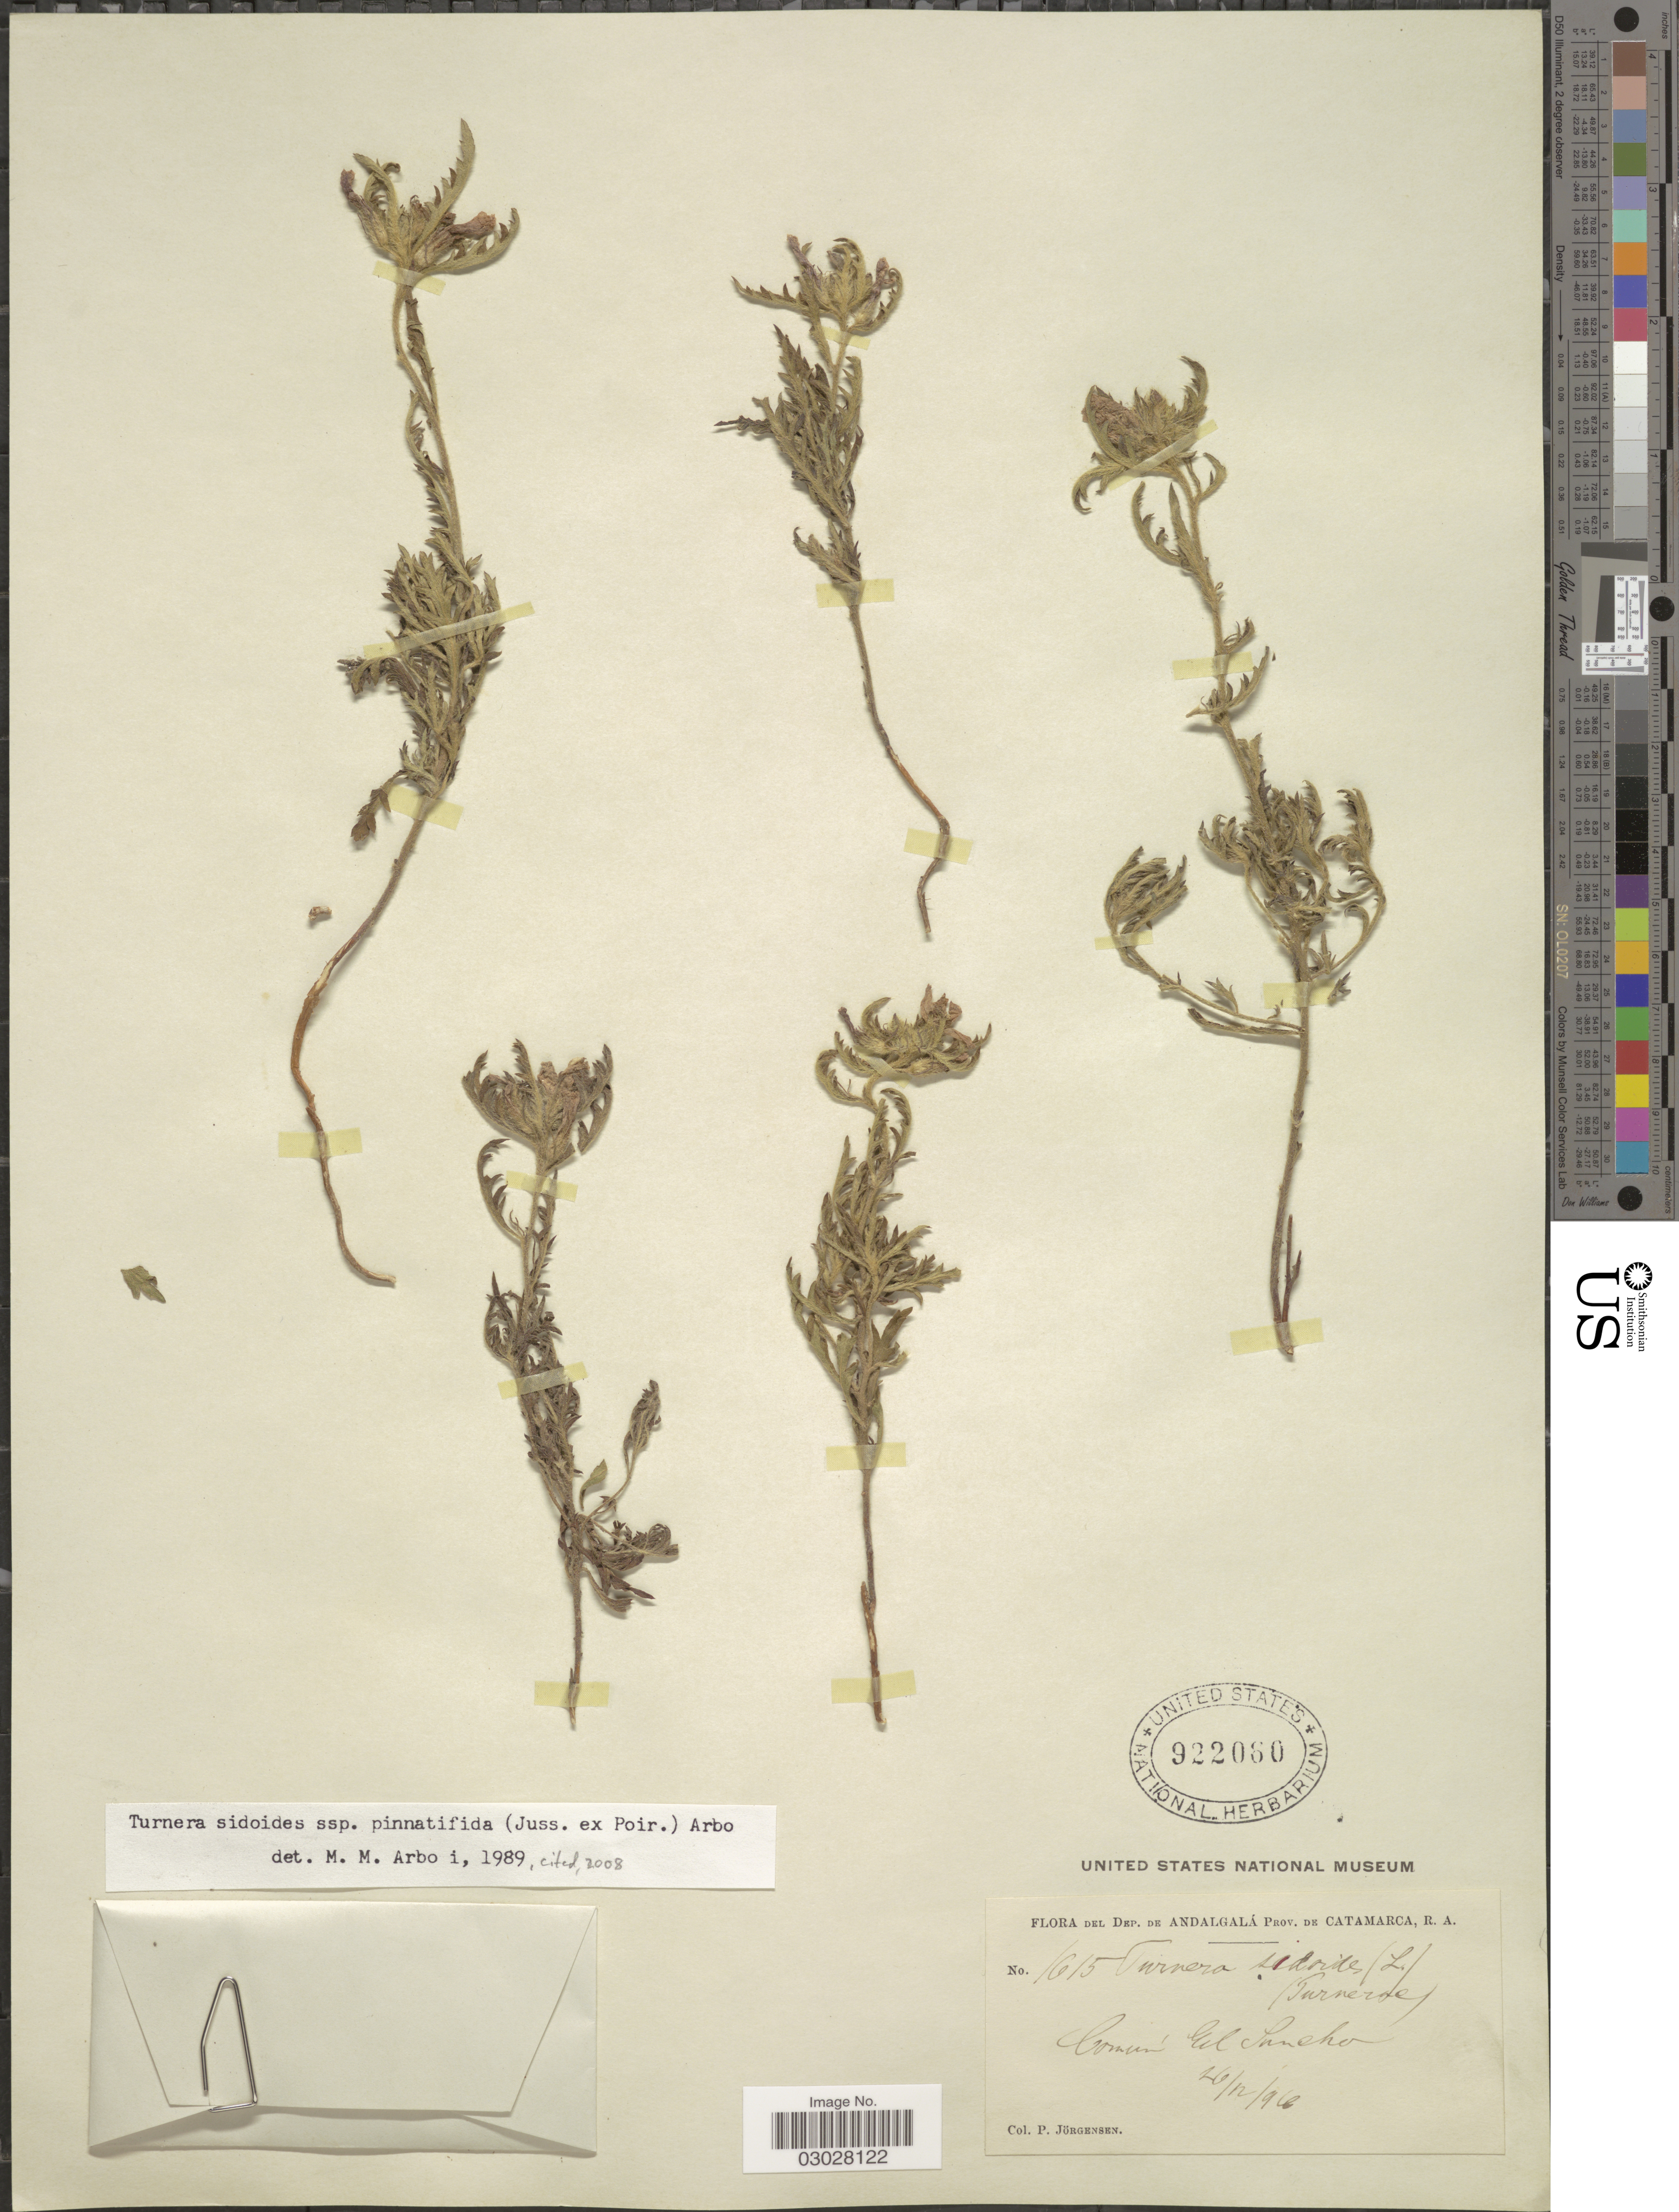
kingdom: Plantae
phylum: Tracheophyta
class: Magnoliopsida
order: Malpighiales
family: Turneraceae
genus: Turnera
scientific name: Turnera sidoides subsp. pinnatifida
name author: (Juss. ex Poir.) Arbo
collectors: P. Jörgensen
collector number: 1615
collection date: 1916-12-26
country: Argentina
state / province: Catamarca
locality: Dep. de Andalgalá Prov. de Catamarca. Común El Sancho.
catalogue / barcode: US 922060